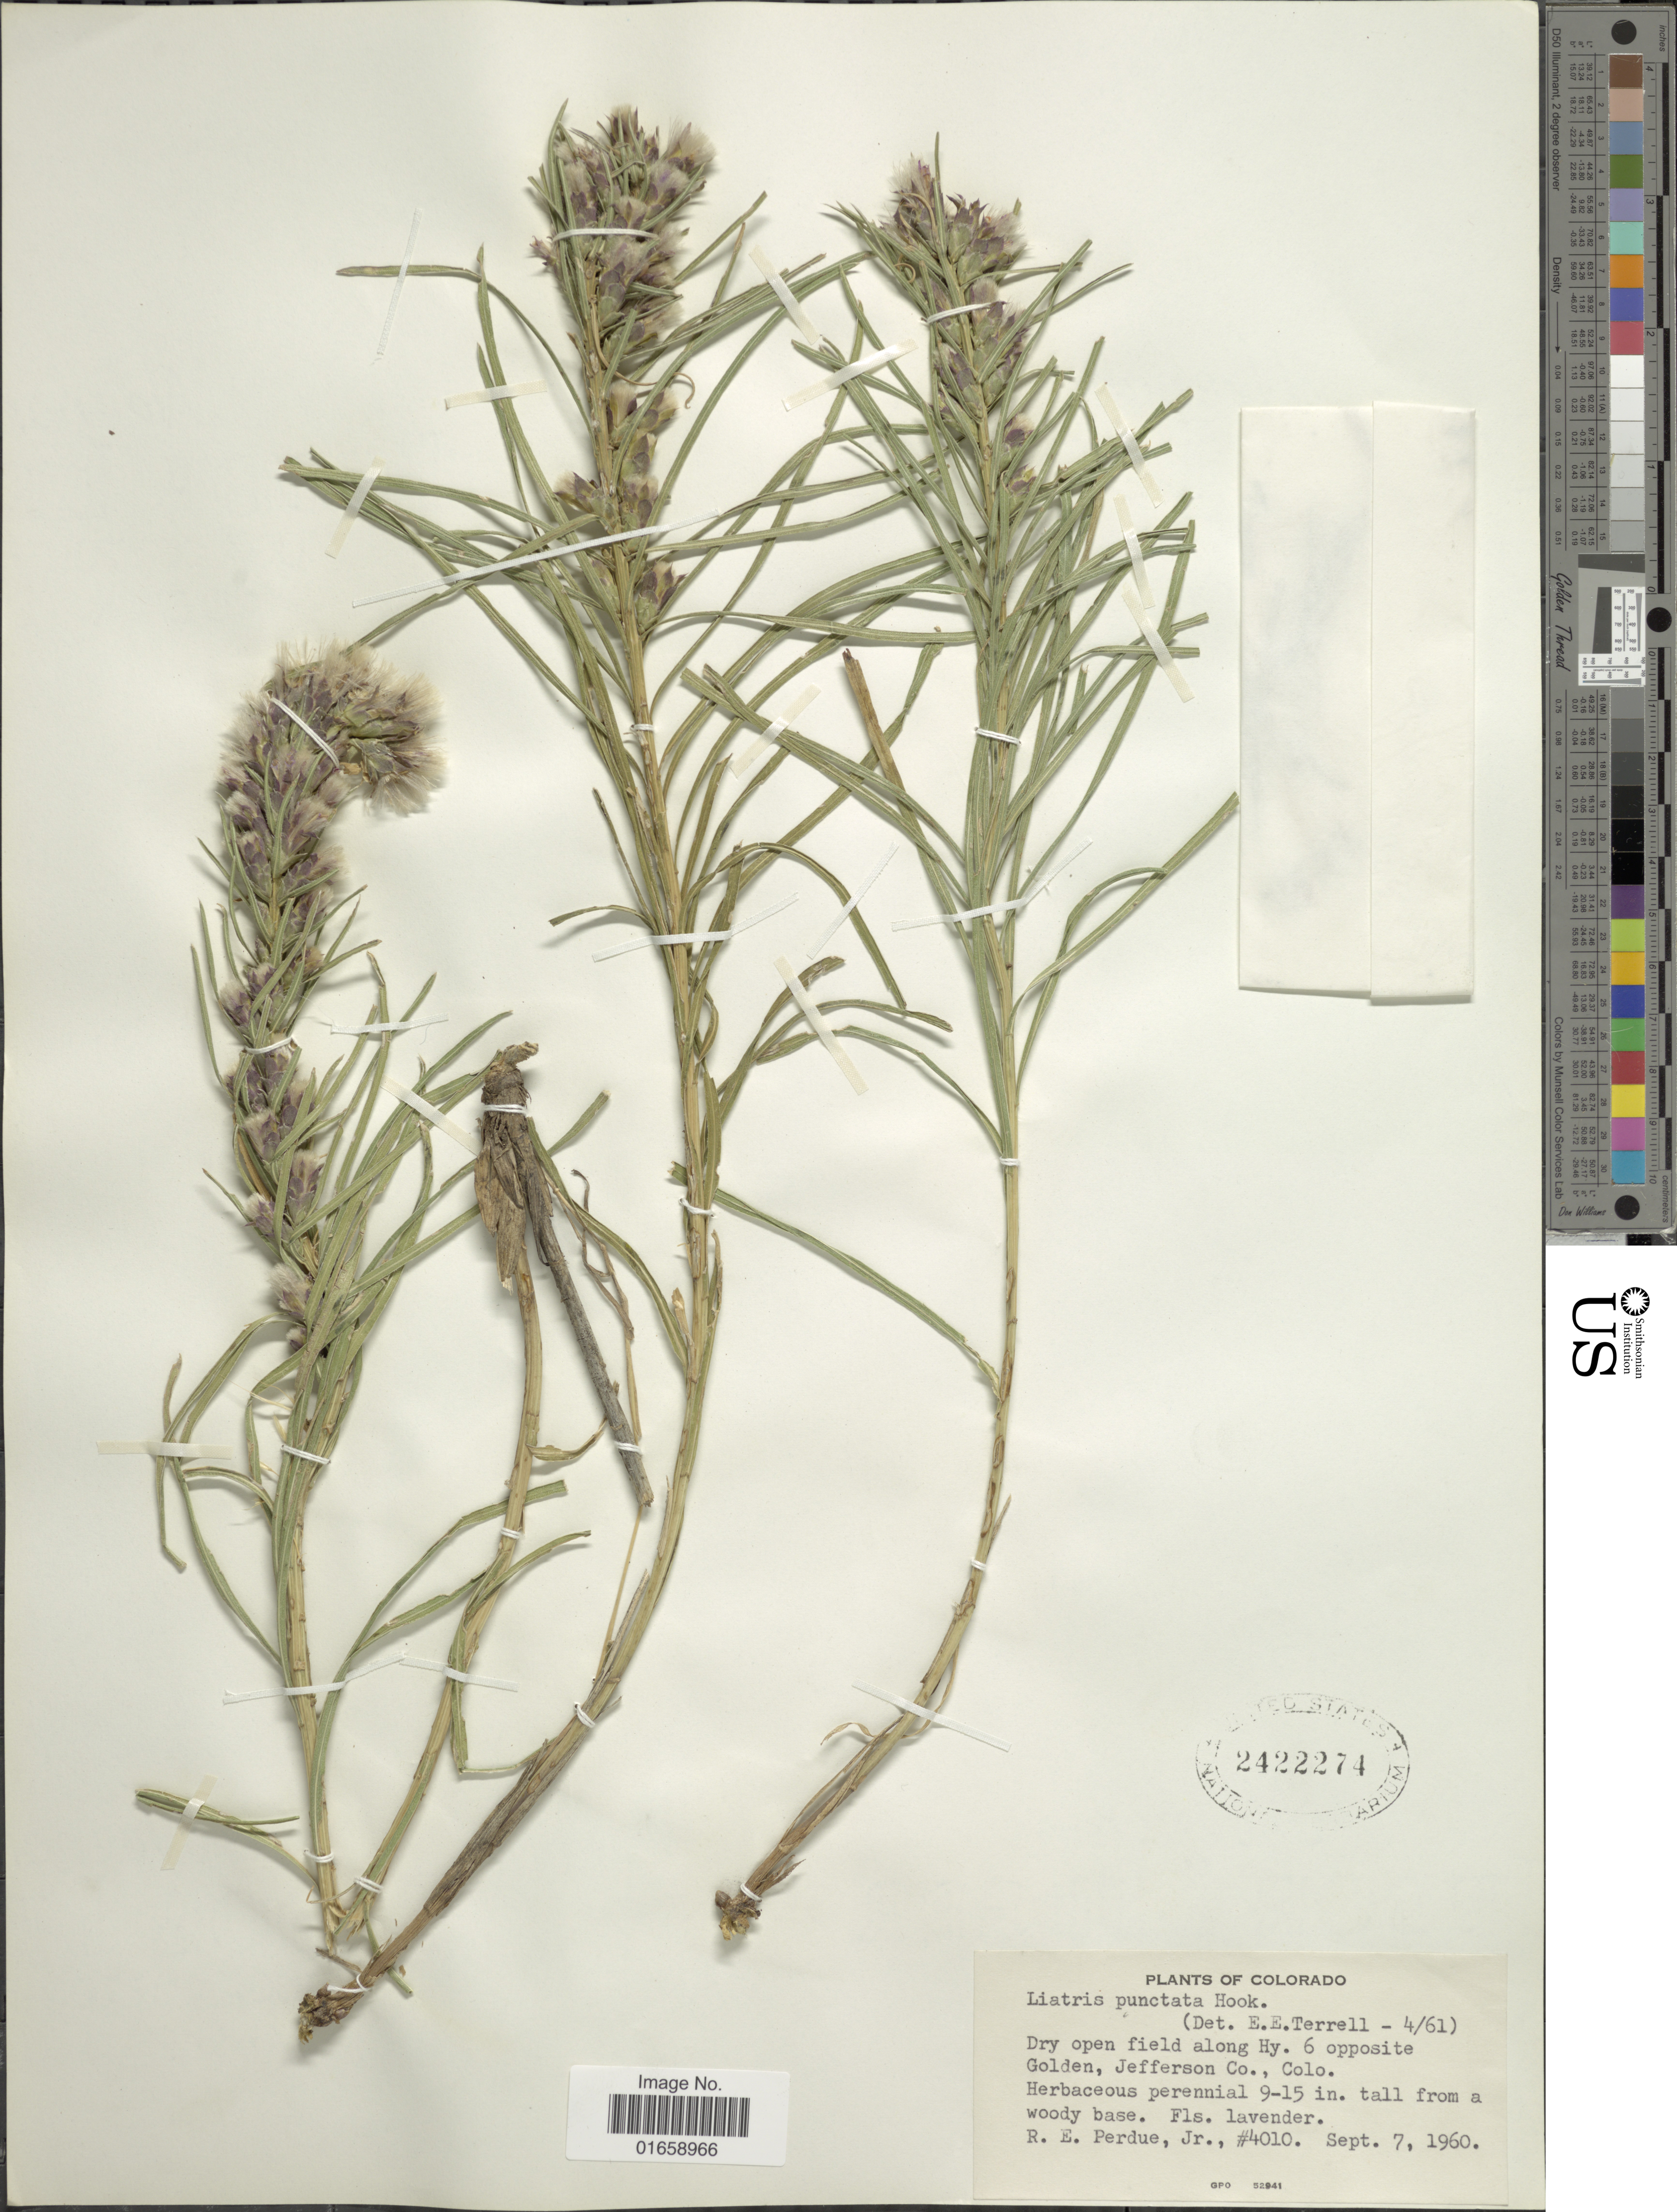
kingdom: Plantae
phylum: Tracheophyta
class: Magnoliopsida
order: Asterales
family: Asteraceae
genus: Liatris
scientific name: Liatris punctata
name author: Hook.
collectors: R. E. Perdue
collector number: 4010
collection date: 1960-09-07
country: United States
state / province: Colorado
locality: Dry open field along Hy. 6 opposite Golden, Jefferson Co., Colo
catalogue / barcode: US 2422274